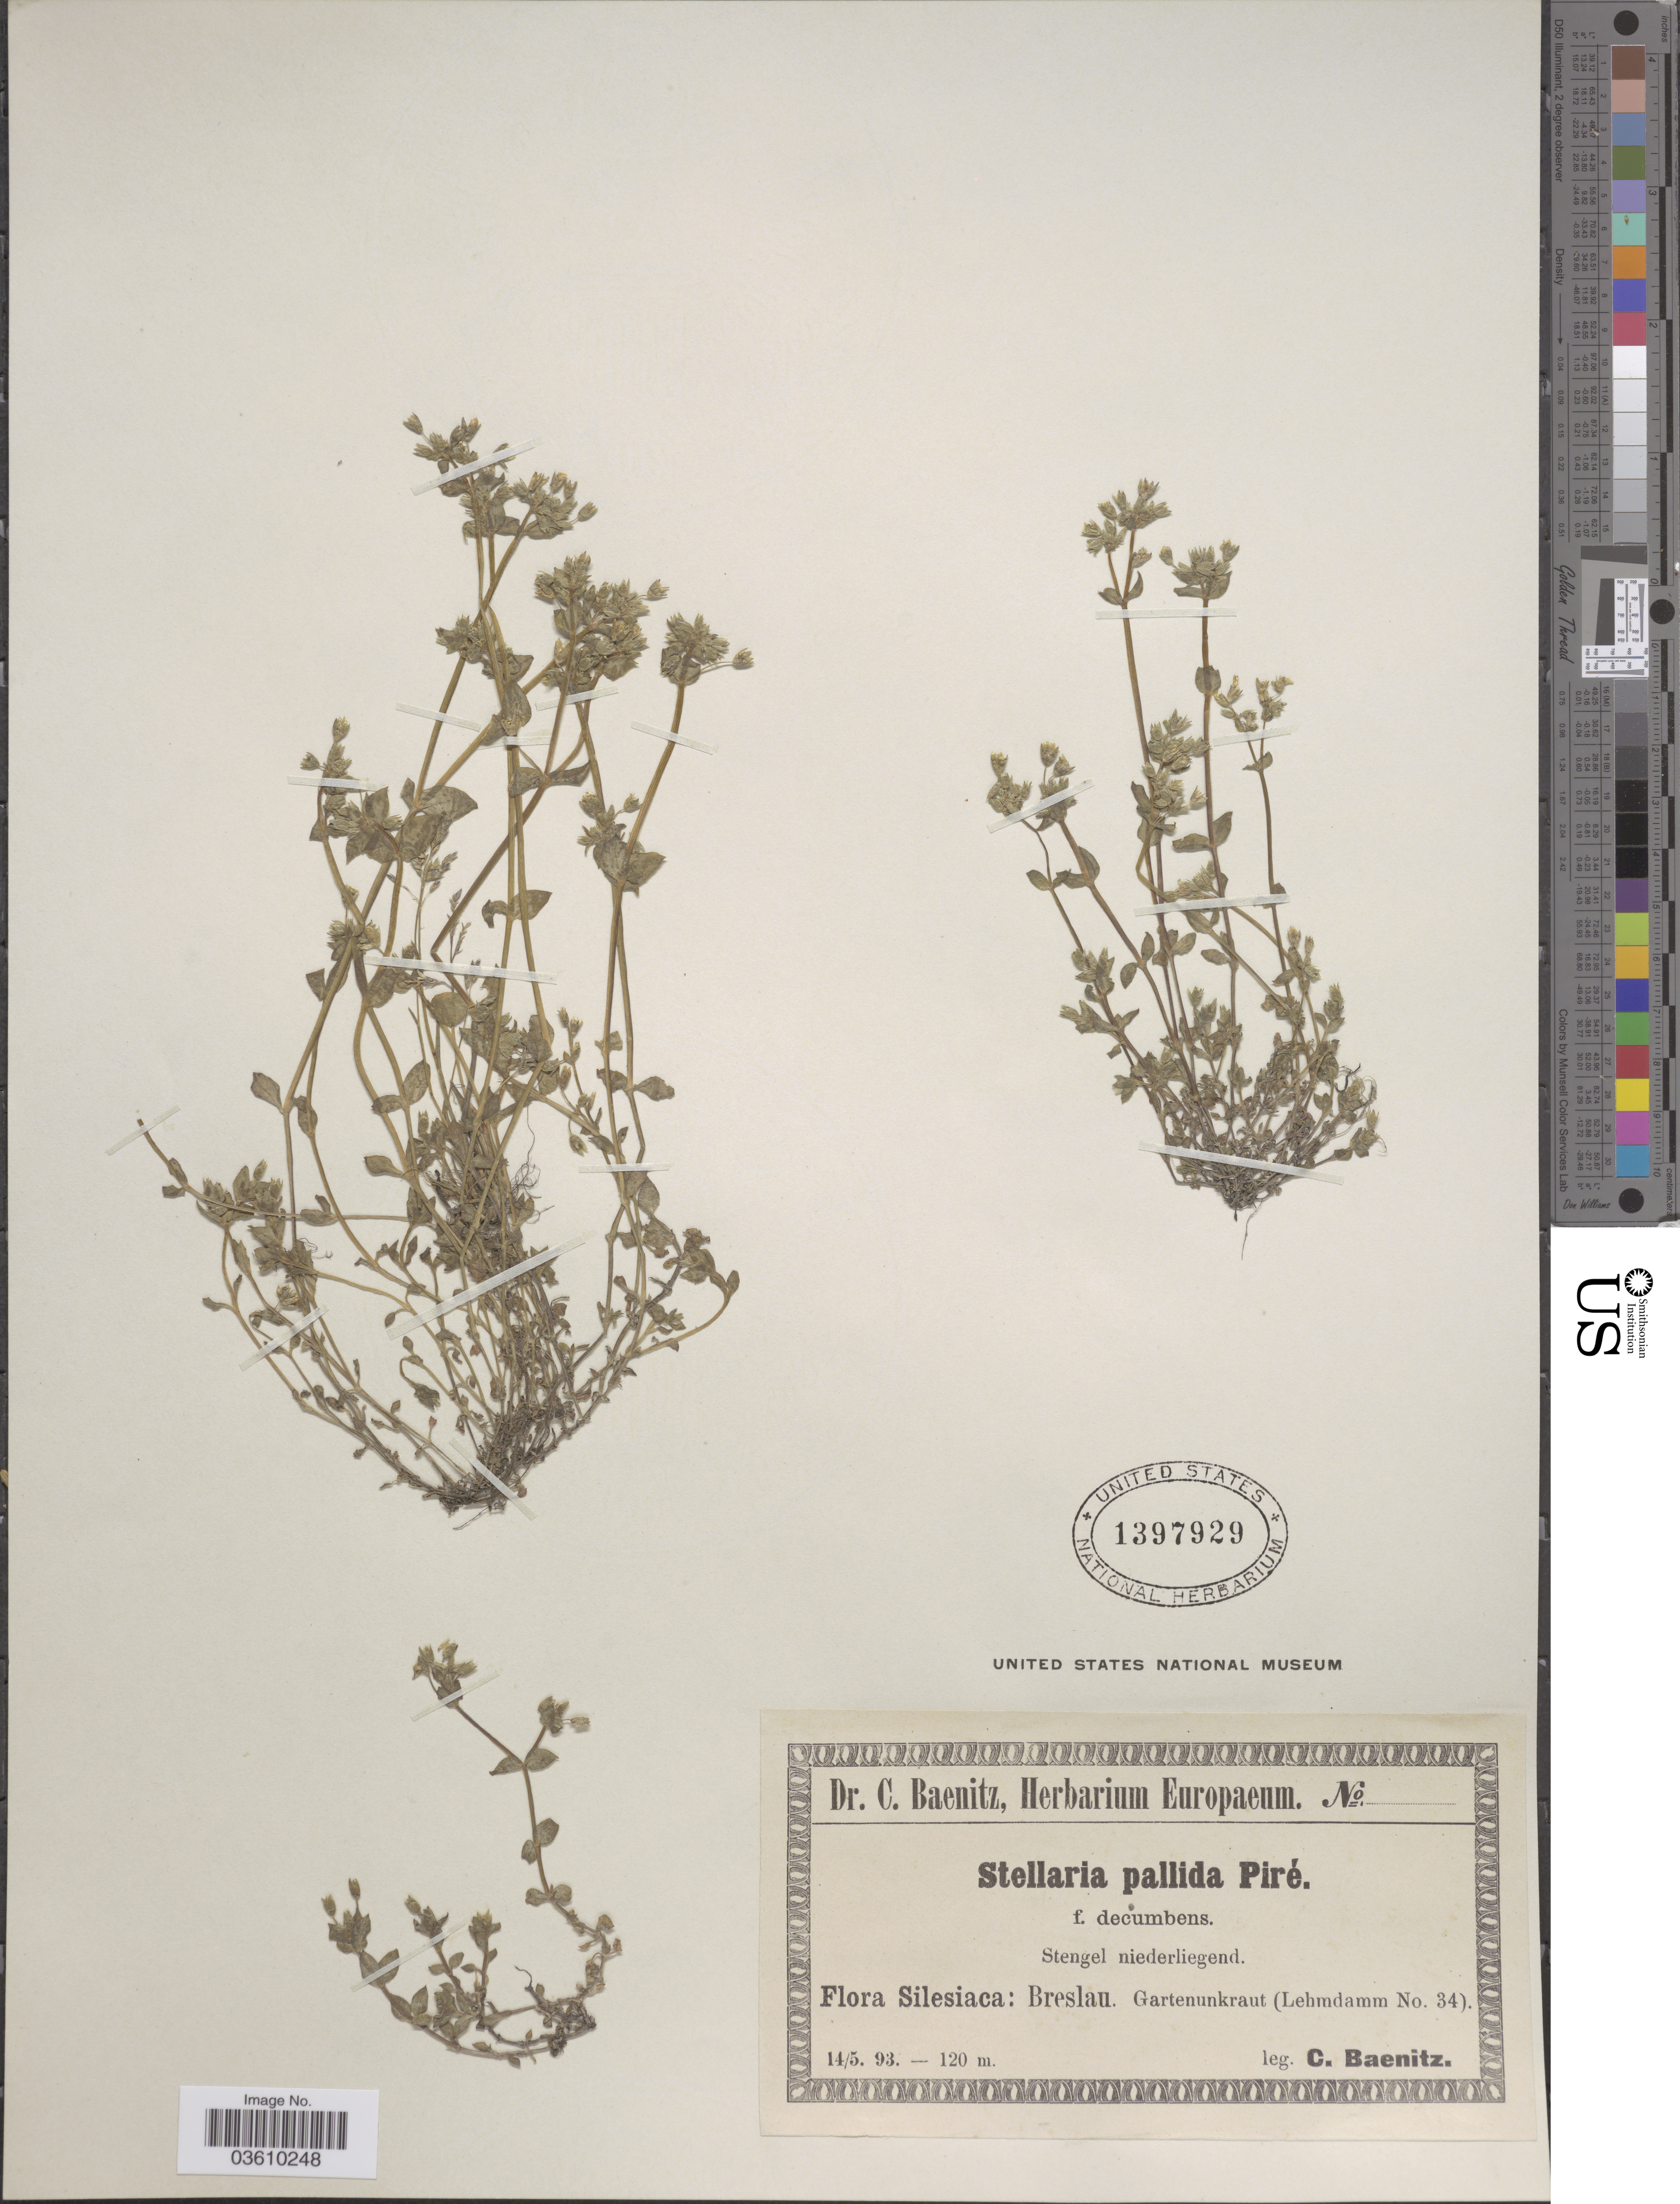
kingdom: Plantae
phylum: Tracheophyta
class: Magnoliopsida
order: Caryophyllales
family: Caryophyllaceae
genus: Stellaria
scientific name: Stellaria pallida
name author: (Dumort.) Crép.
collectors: C. G. Baenitz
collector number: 34?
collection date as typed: Transcribed d/m/y: 14/5/93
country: Poland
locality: Silesiaca: Breslau. Gartenunkraut (Lehmdamm).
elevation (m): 120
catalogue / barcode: US 1397929